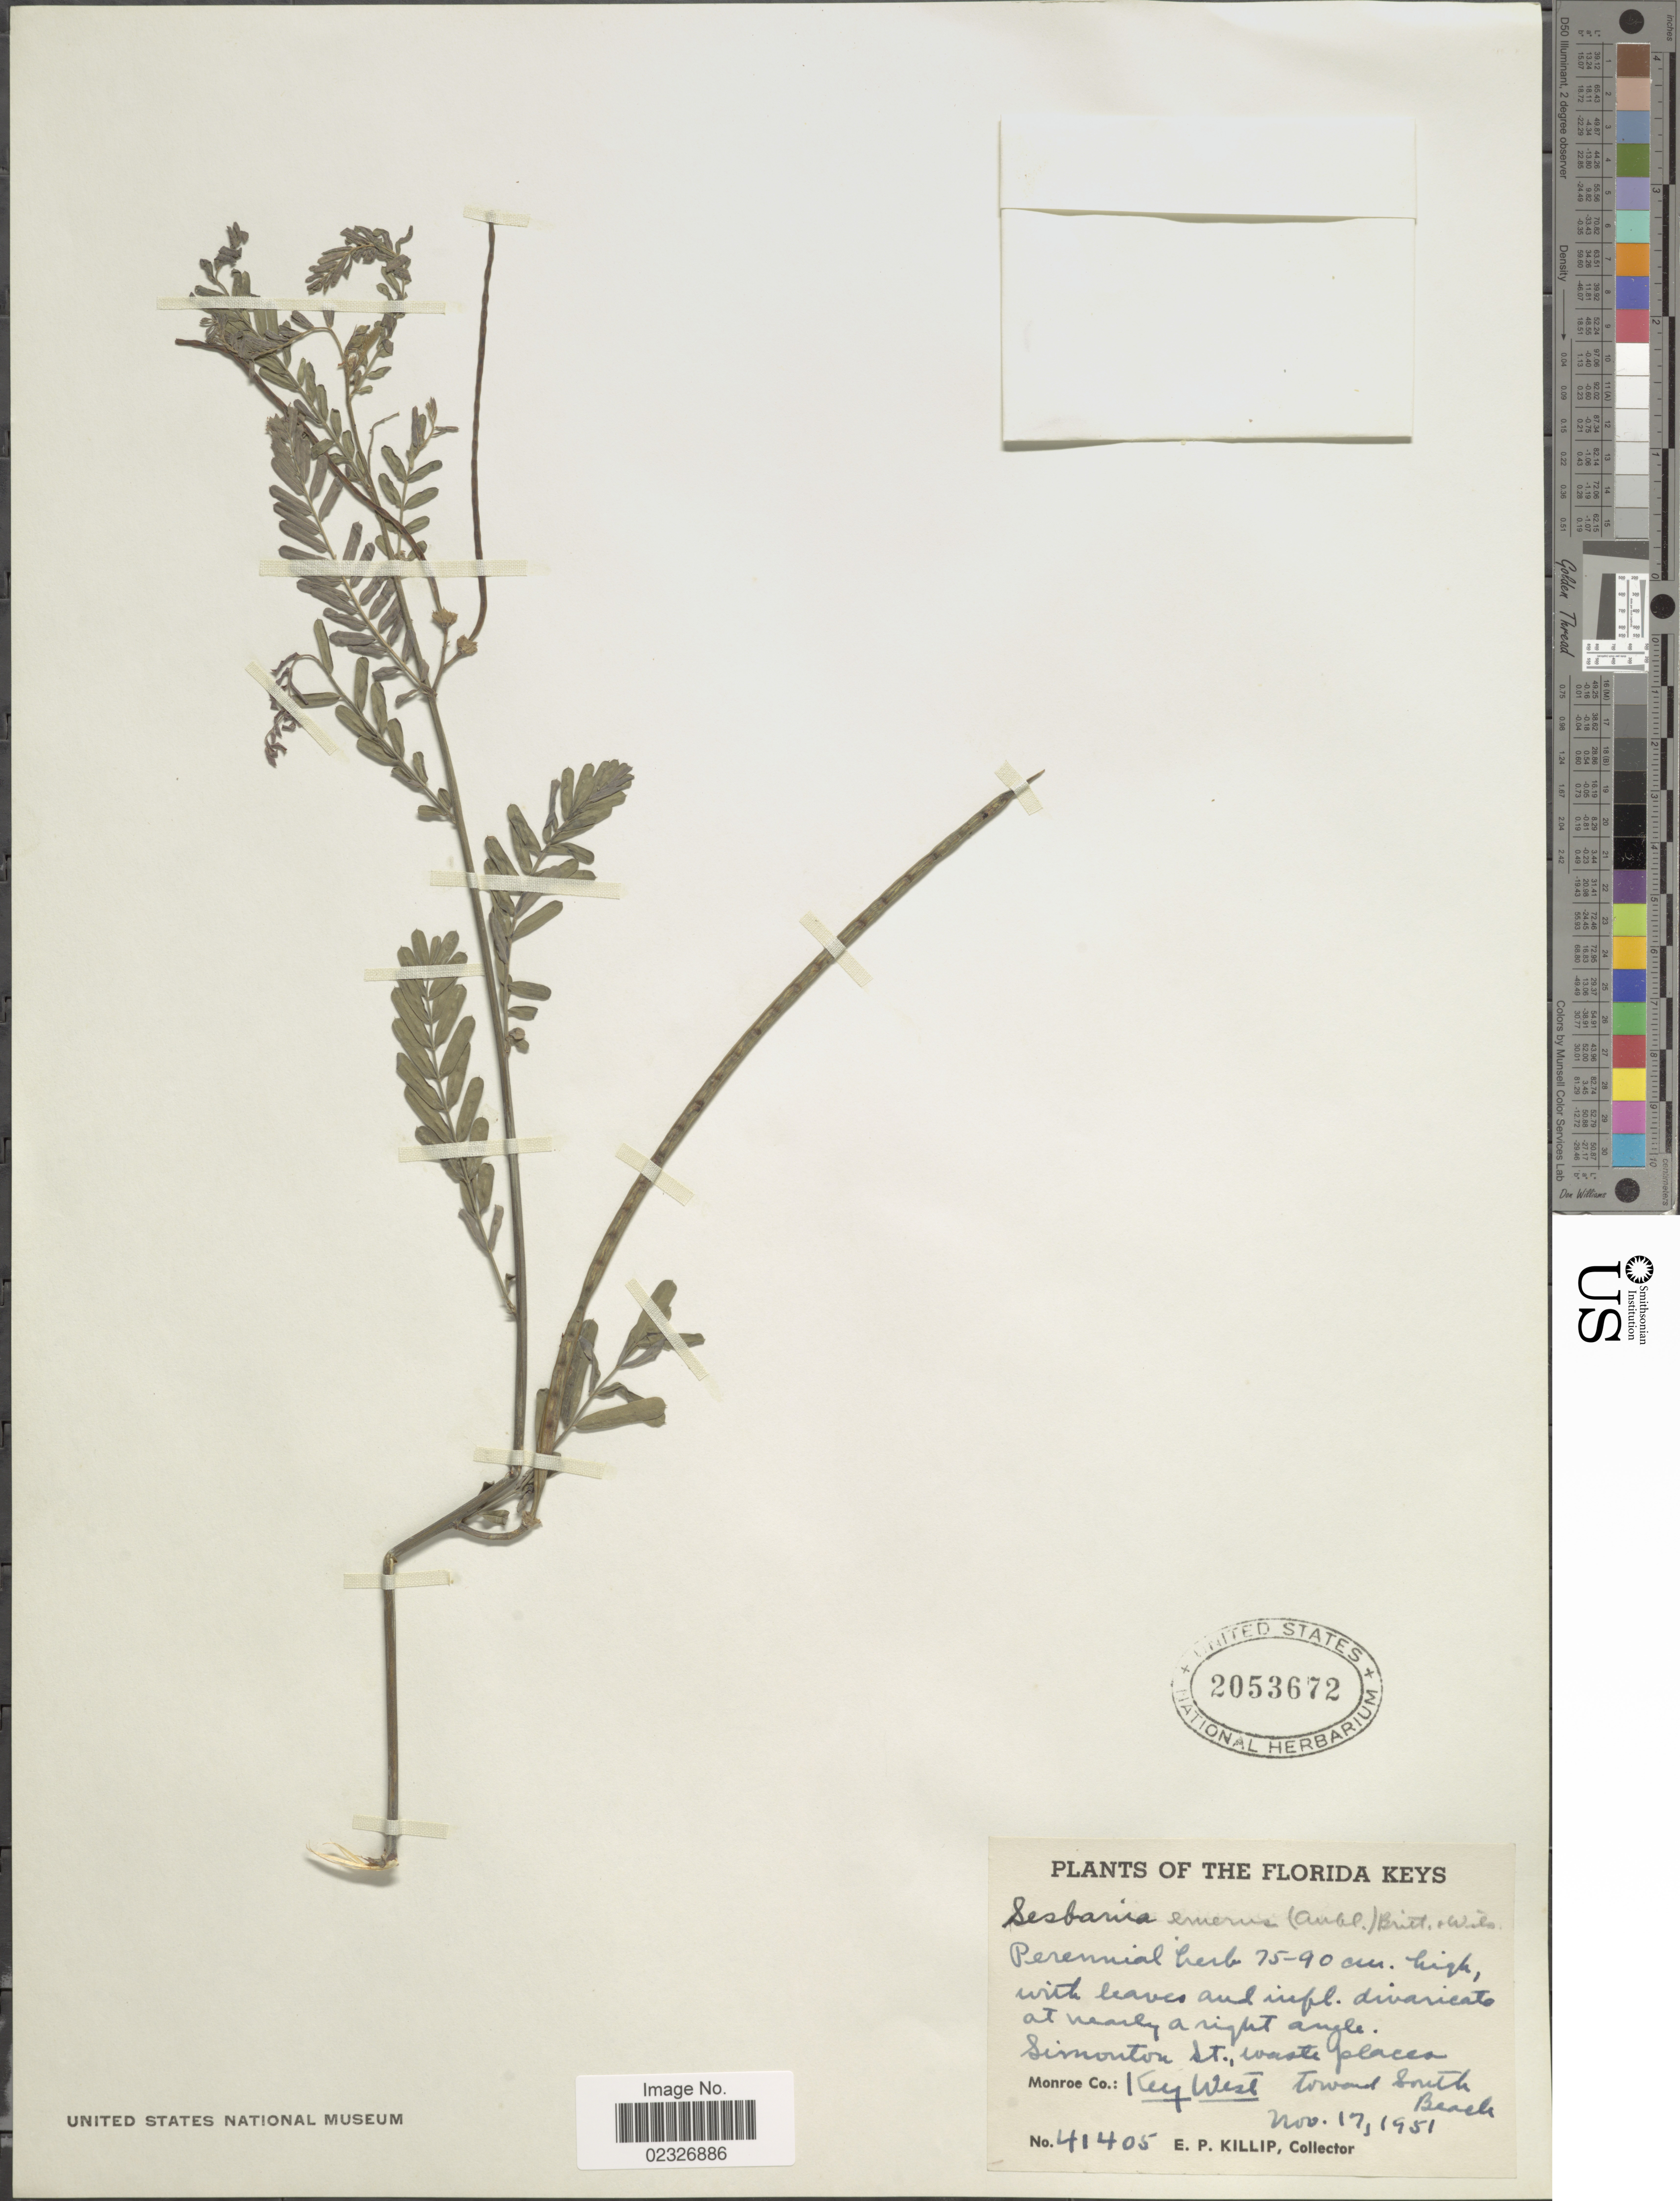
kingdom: Plantae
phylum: Tracheophyta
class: Magnoliopsida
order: Fabales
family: Fabaceae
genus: Sesbania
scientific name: Sesbania emerus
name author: (Aubl.) Urb.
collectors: E. P. Killip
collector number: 41405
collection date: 1951-11-17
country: United States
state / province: Florida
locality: Florida Keys, Monroe Co.: Key West toward south Beach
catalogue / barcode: US 2053672